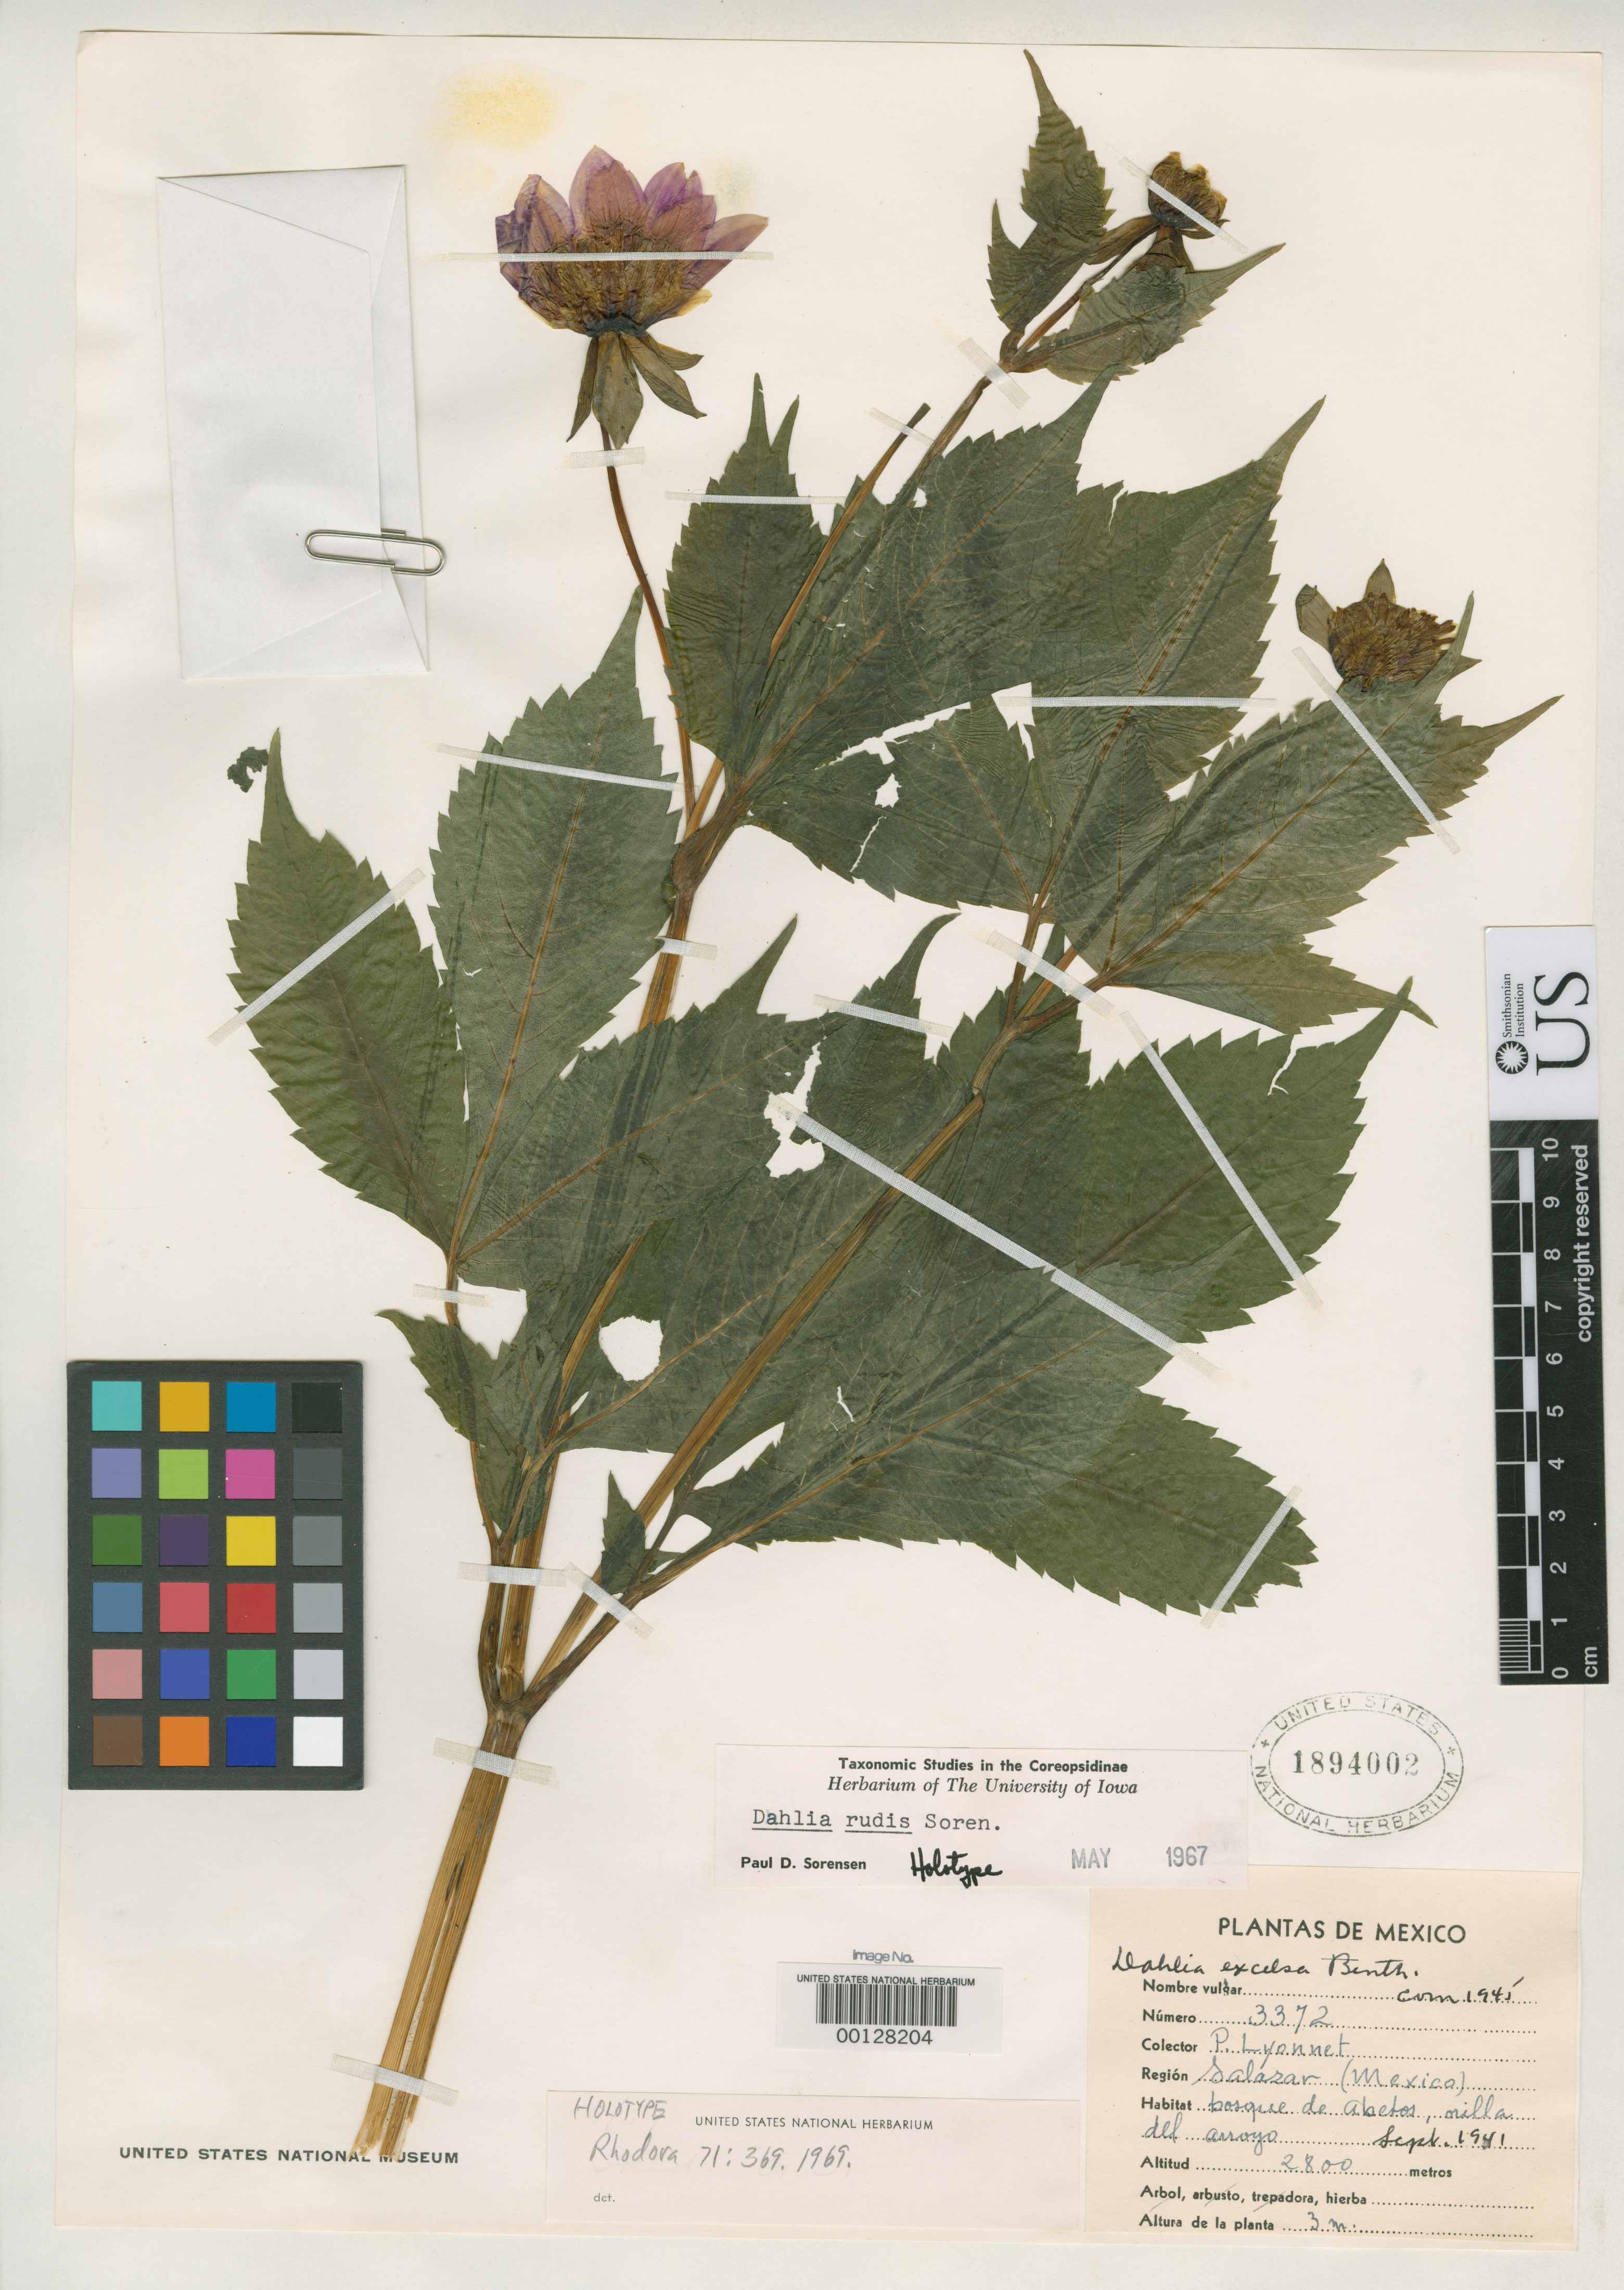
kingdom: Plantae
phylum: Tracheophyta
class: Magnoliopsida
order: Asterales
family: Asteraceae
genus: Dahlia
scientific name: Dahlia rudis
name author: P.D. Sørensen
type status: Holotype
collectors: P. Lyonnet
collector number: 3372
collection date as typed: Sep 1941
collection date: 1941-09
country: Mexico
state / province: Distrito Federal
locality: Salazar.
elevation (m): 2800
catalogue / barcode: US 1894002